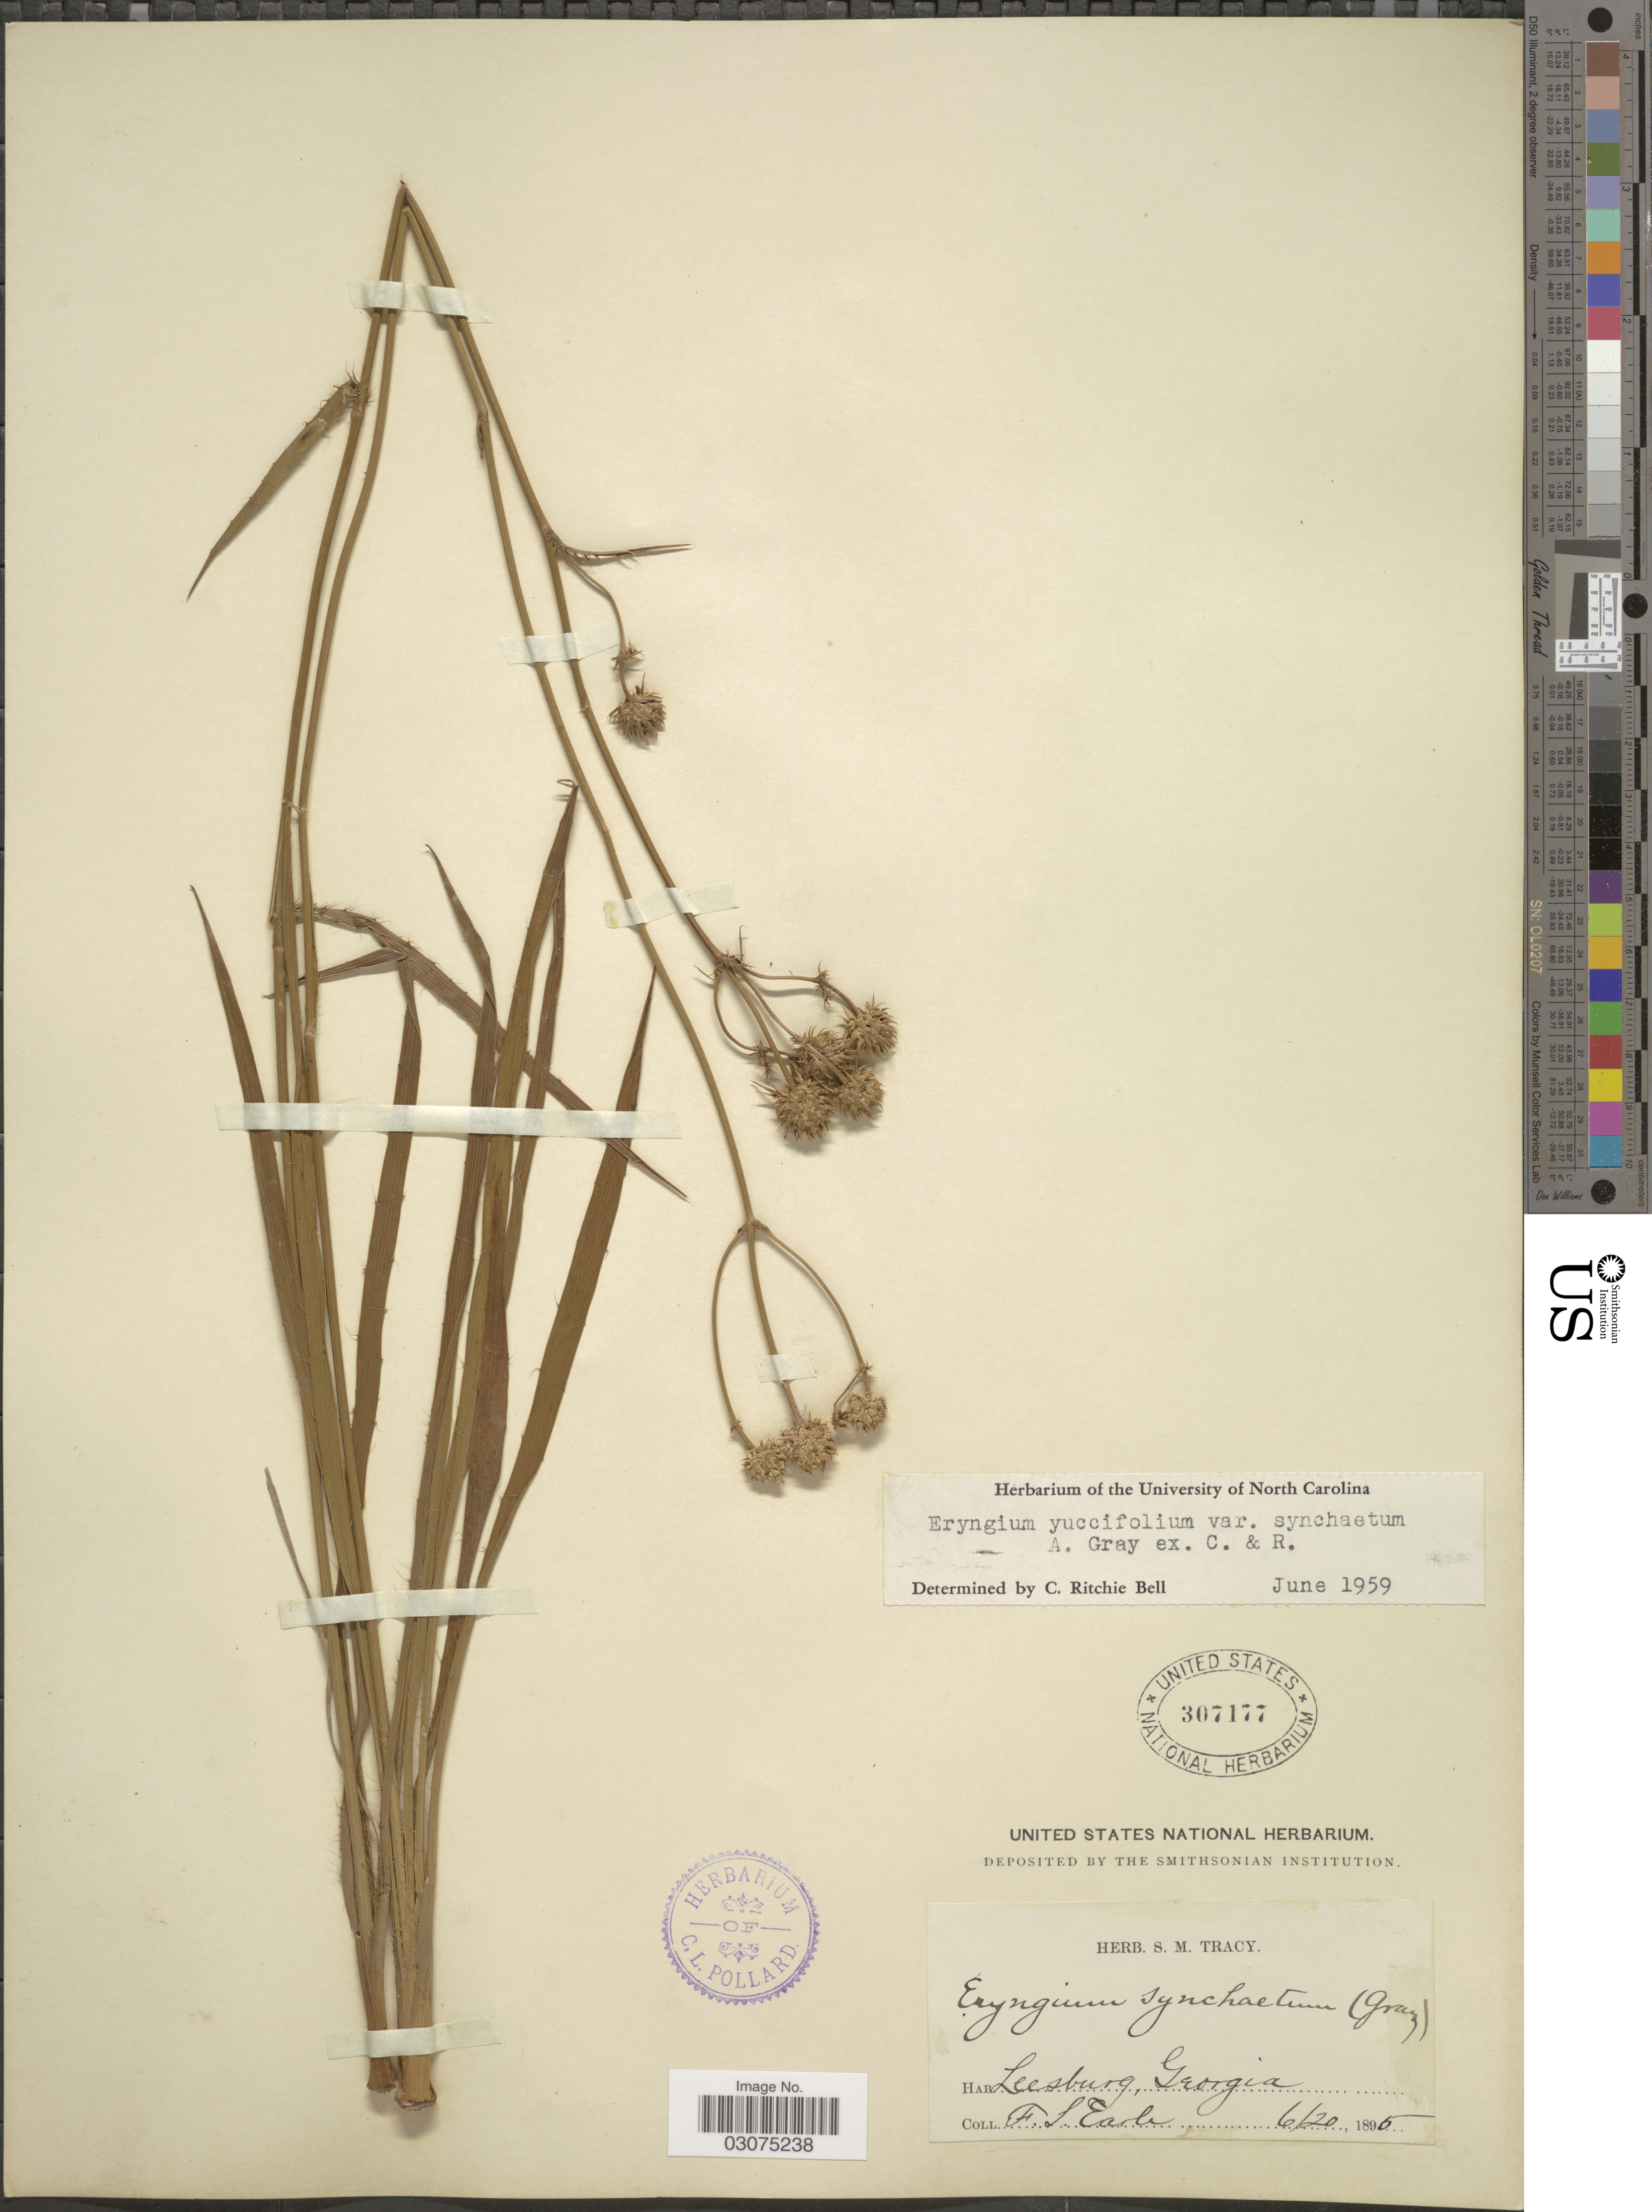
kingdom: Plantae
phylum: Tracheophyta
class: Magnoliopsida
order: Apiales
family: Apiaceae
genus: Eryngium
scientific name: Eryngium yuccifolium var. synchaetum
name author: A. Gray ex J.M. Coult. & Rose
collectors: F. S. Earle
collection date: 1895-06-20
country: United States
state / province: Georgia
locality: Leesburg.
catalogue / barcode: US 307177